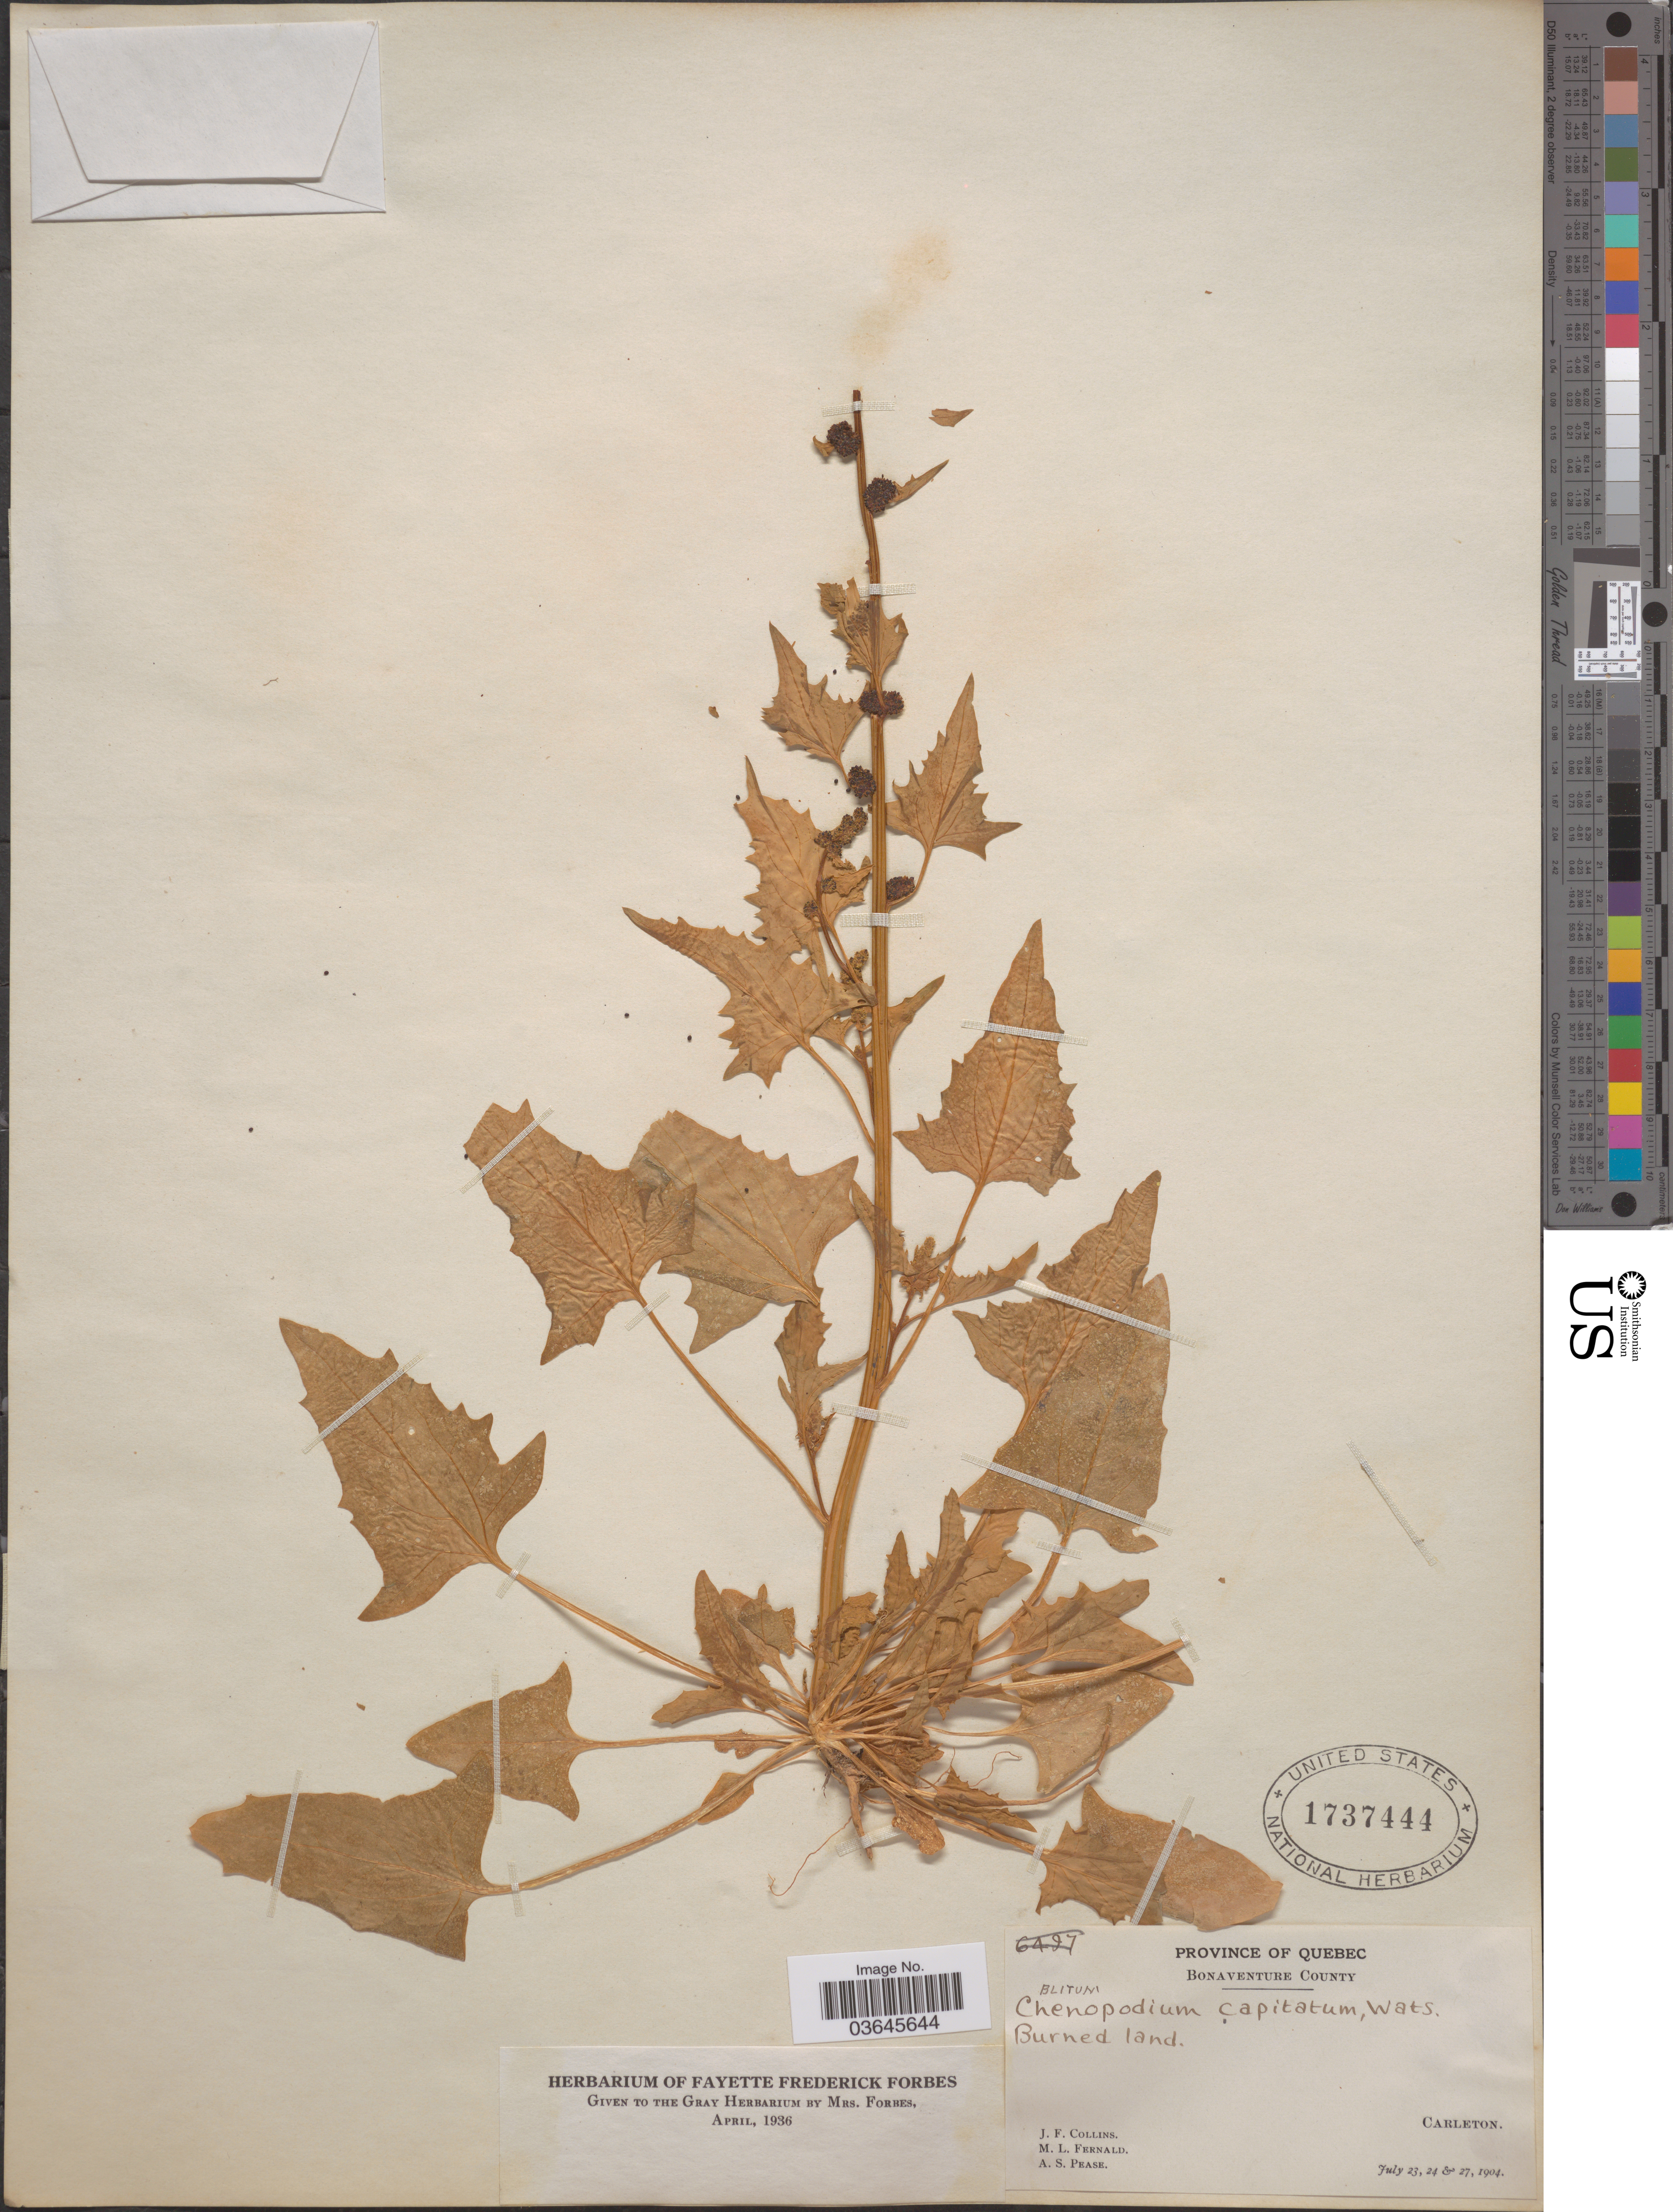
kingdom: Plantae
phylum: Tracheophyta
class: Magnoliopsida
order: Caryophyllales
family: Amaranthaceae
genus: Blitum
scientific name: Blitum capitatum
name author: L.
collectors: J. Collins, M. L. Fernald & A. S. Pease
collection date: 1904-07-23/1904-07-27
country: Canada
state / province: Quebec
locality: Bonaventure County. Burned land. Carleton.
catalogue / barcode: US 1737444